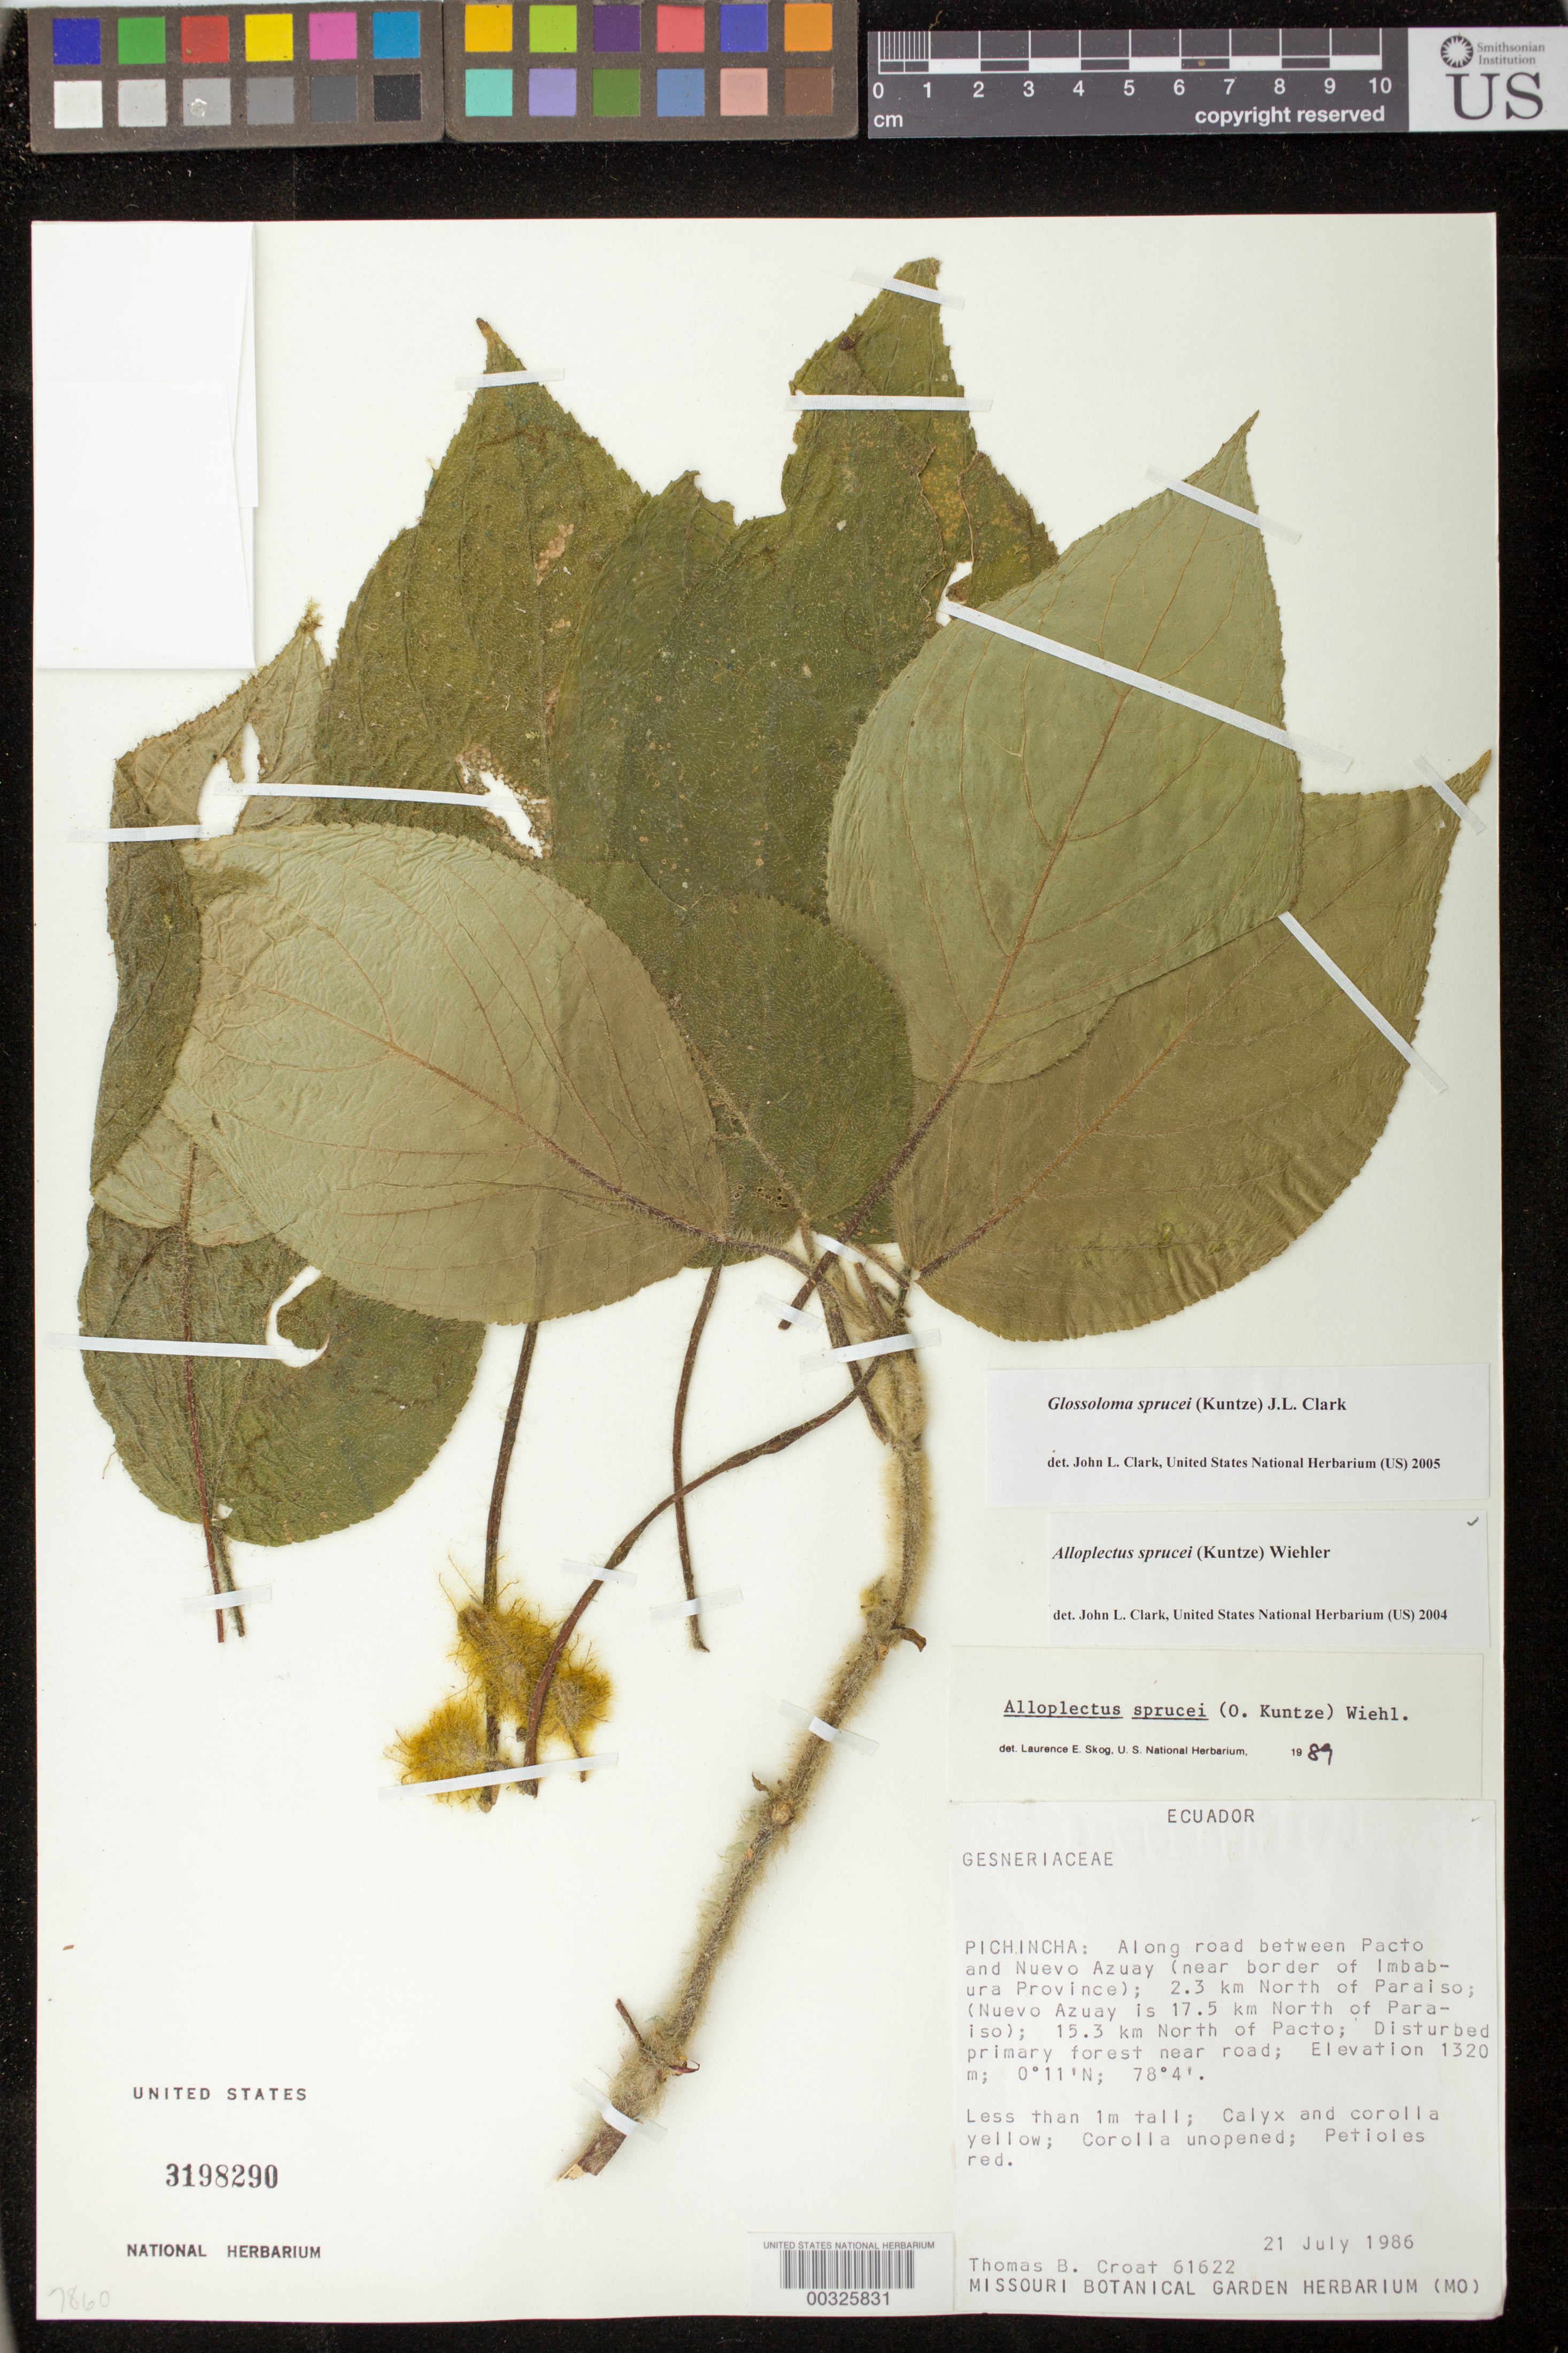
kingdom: Plantae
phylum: Tracheophyta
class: Magnoliopsida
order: Lamiales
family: Gesneriaceae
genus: Glossoloma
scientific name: Glossoloma sprucei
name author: (Kuntze) J.L. Clark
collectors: T. B. Croat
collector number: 61622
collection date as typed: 21 Jul 1986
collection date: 1986-07-21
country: Ecuador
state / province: Pichincha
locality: Along road between Pacto and Nuevo Azuay, 2.3 km N of Paraiso, 15.3 km N of Pacto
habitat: Disturbed primary forest near road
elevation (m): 1320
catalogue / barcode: US 3198290